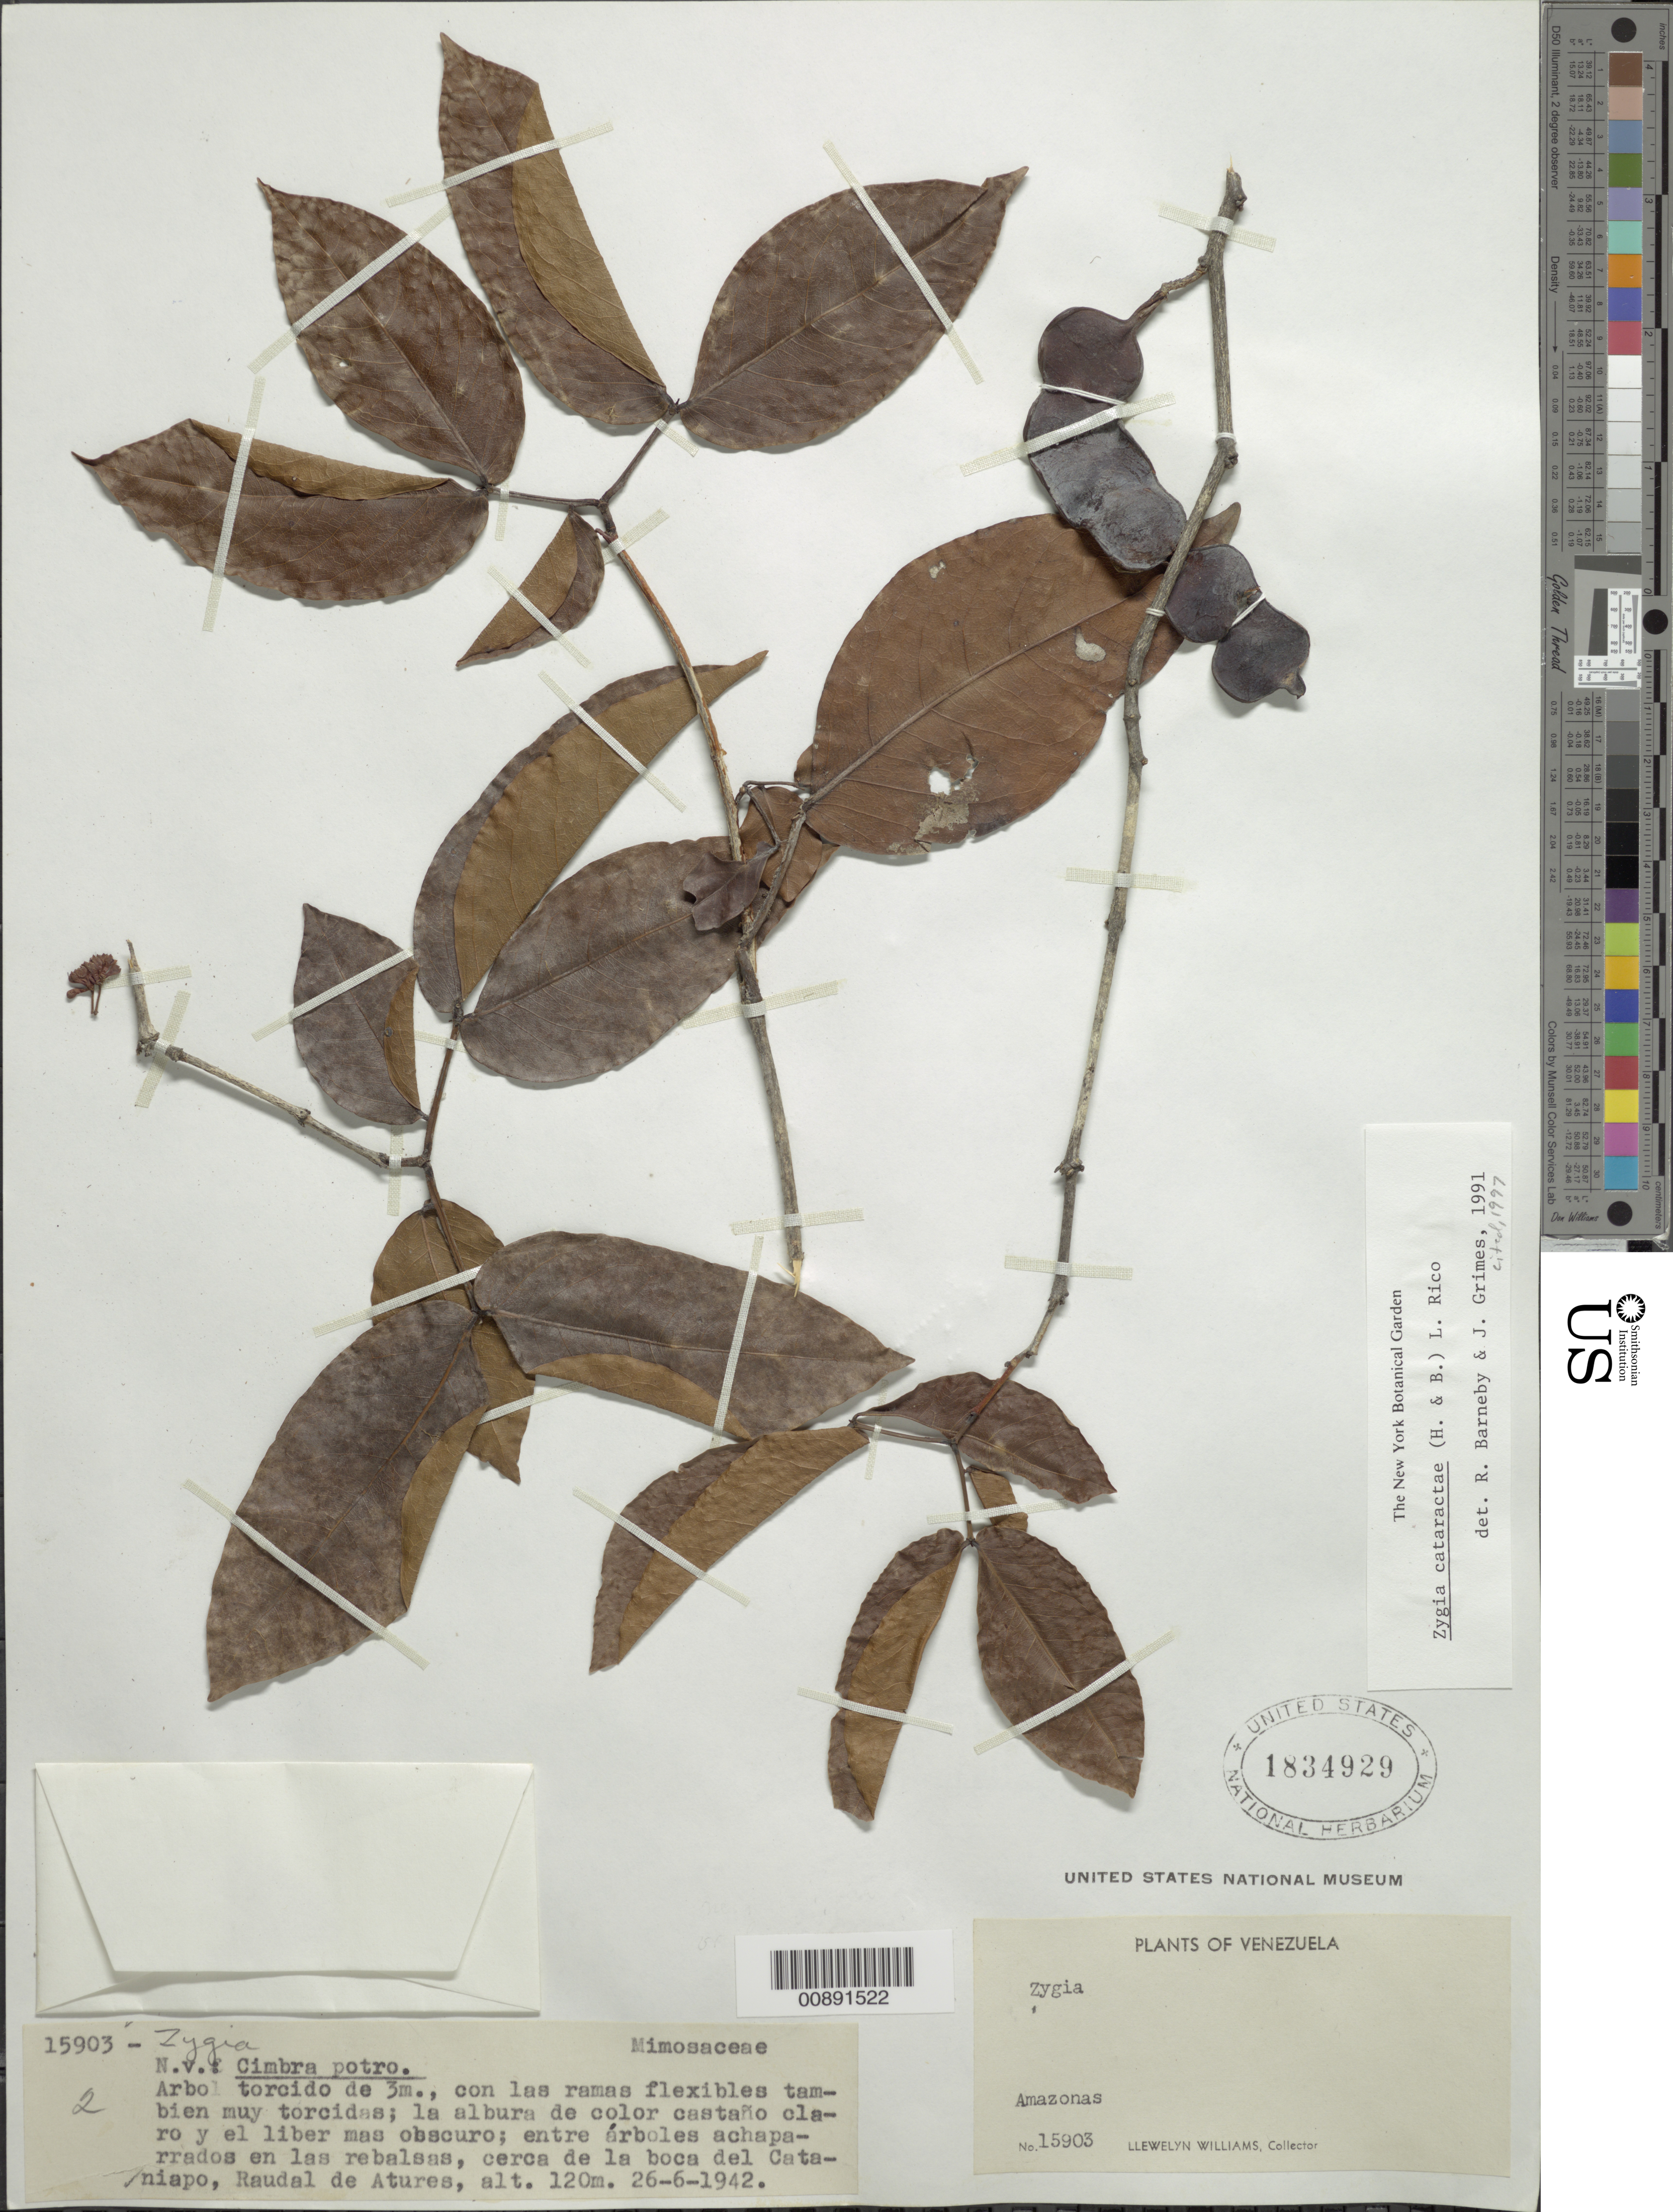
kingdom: Plantae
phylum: Tracheophyta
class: Magnoliopsida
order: Fabales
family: Fabaceae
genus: Zygia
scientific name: Zygia cataractae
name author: (Kunth) L. Rico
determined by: Barneby, R. C.; Grimes, J. W.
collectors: Ll. Williams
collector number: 15903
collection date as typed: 26-Jun-42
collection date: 1942-06-26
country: Venezuela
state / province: Amazonas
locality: Raudal de Atures, la boca del Río Cataniapo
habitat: Entre arboles achaparrados en las rebalsas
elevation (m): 120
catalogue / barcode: US 1834929